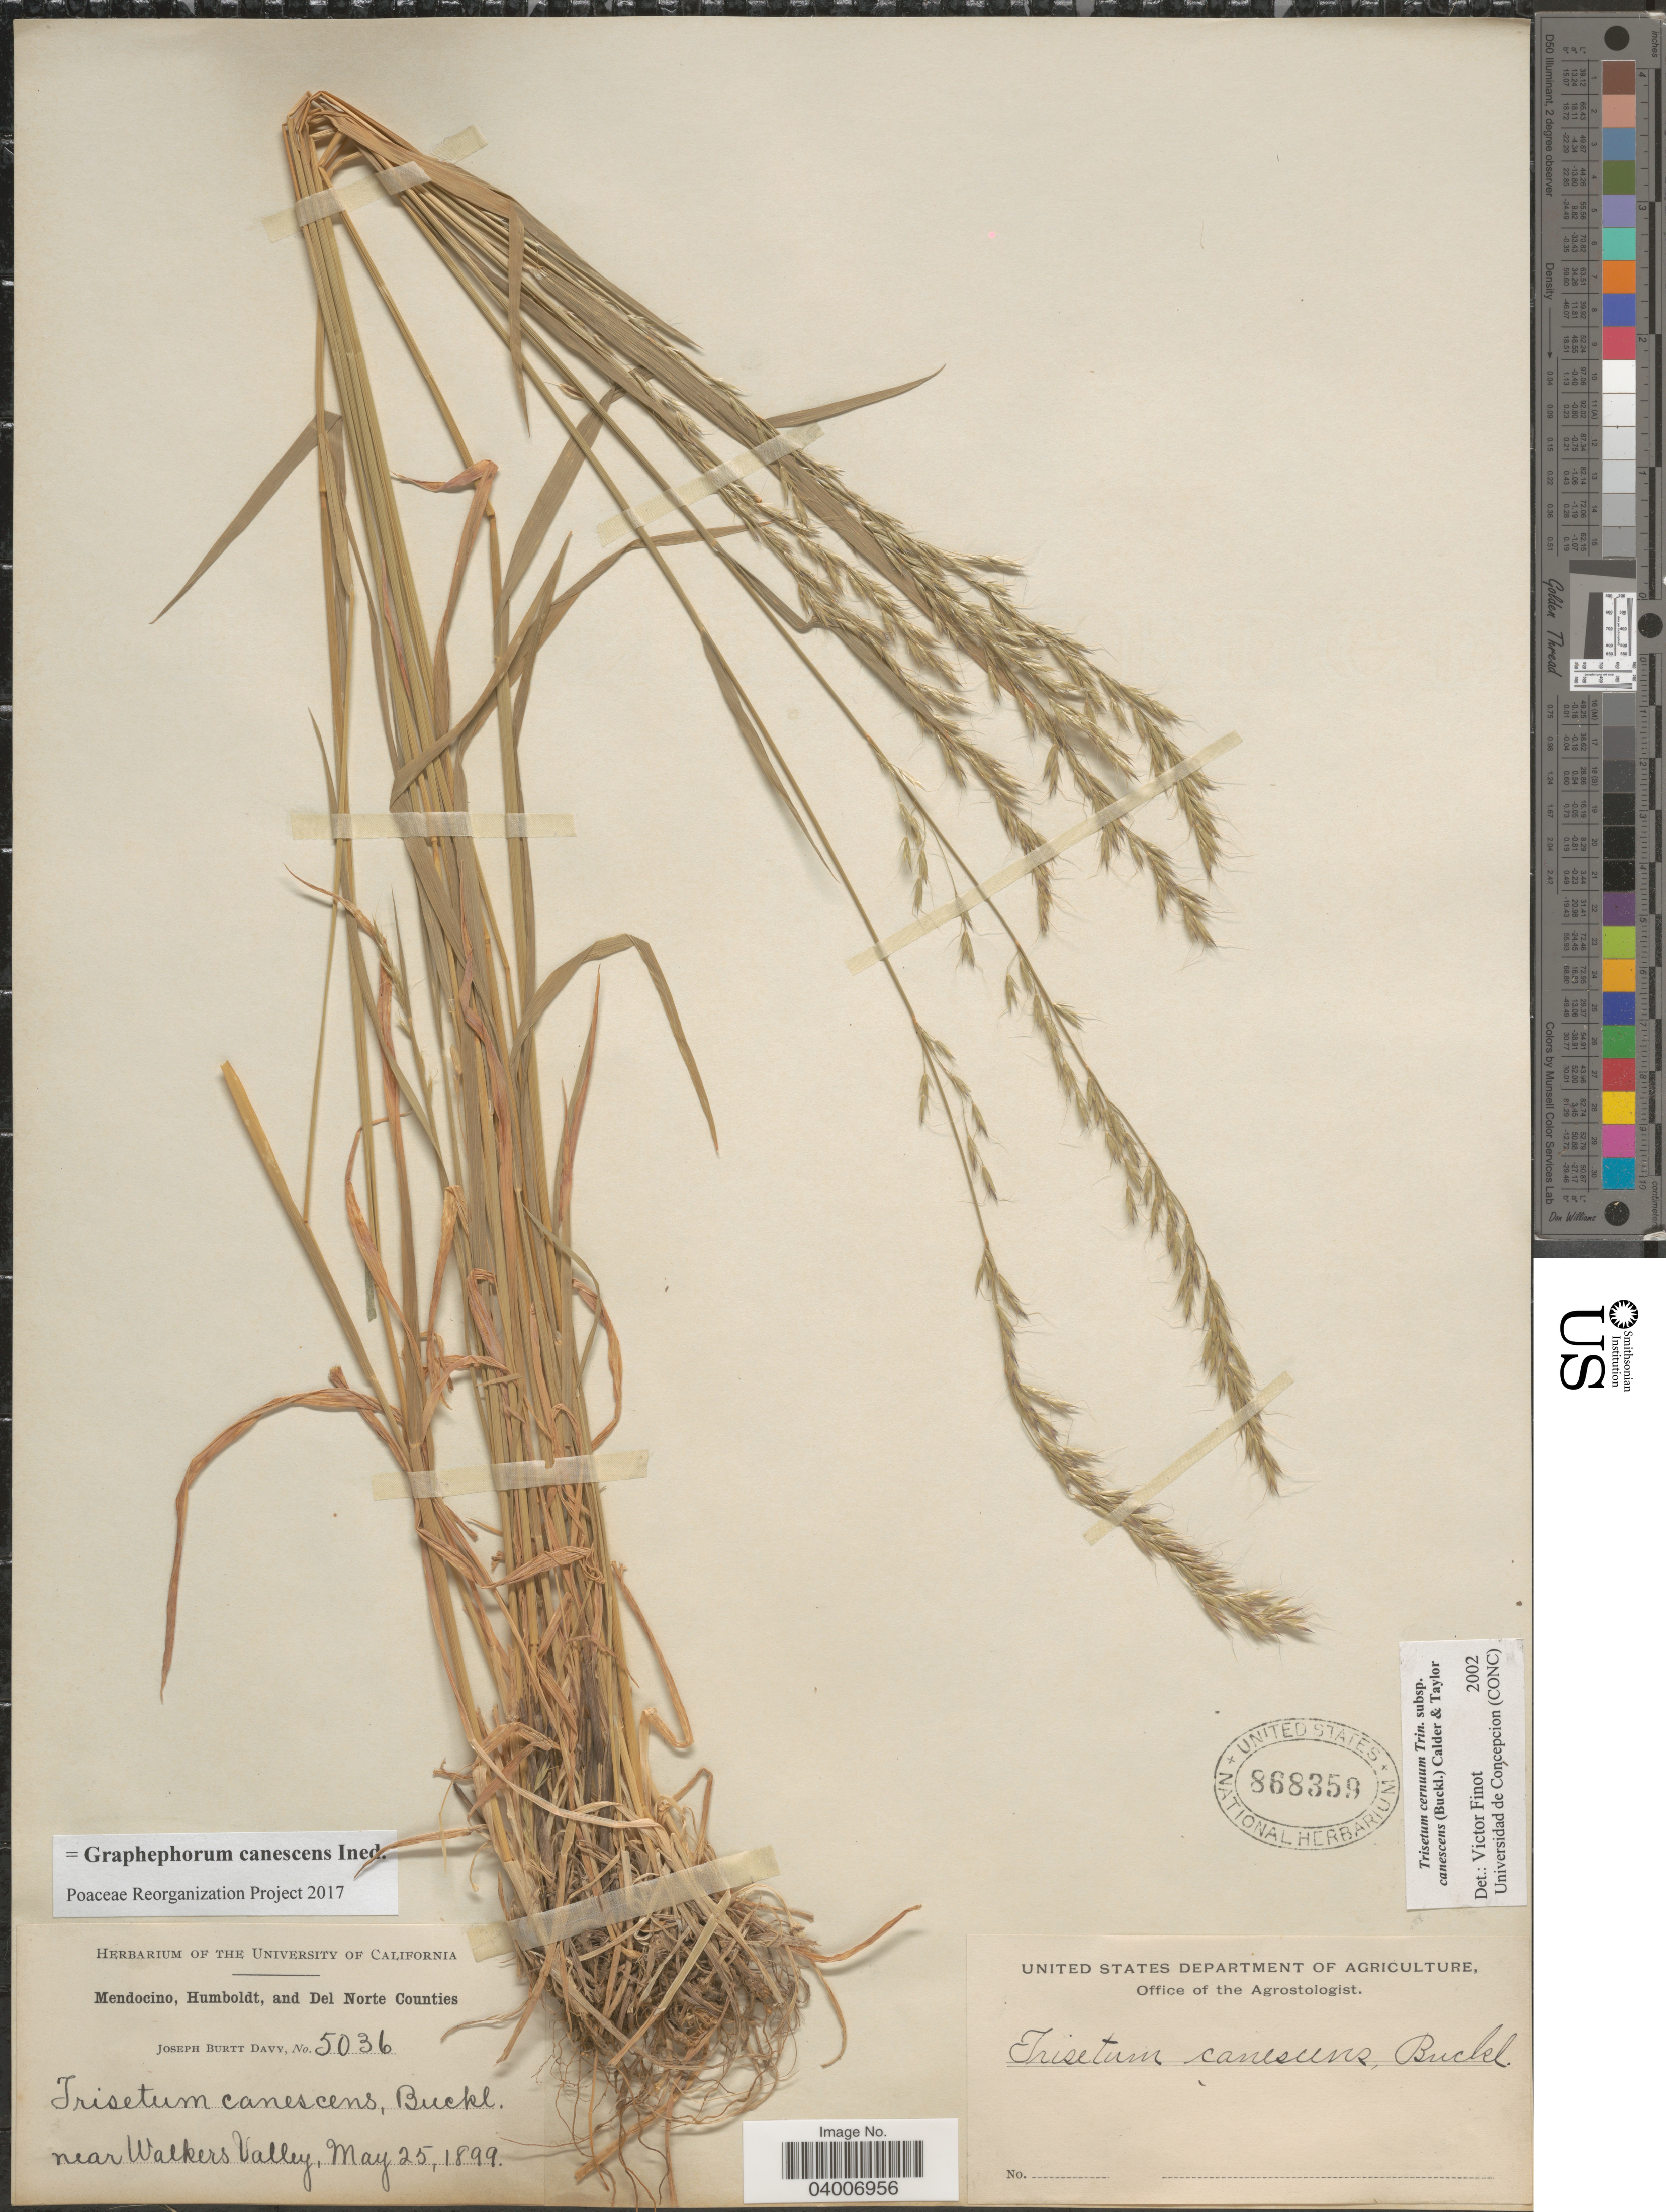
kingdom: Plantae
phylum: Tracheophyta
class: Liliopsida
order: Poales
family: Poaceae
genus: Graphephorum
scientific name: Graphephorum canescens ined.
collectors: J. Burtt Davy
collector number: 5036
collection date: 1899-05-25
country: United States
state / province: California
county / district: Mendocino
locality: Mendocino, Humboldt, and Del Norte Counties. Near Walkers Valley.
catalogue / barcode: US 868359